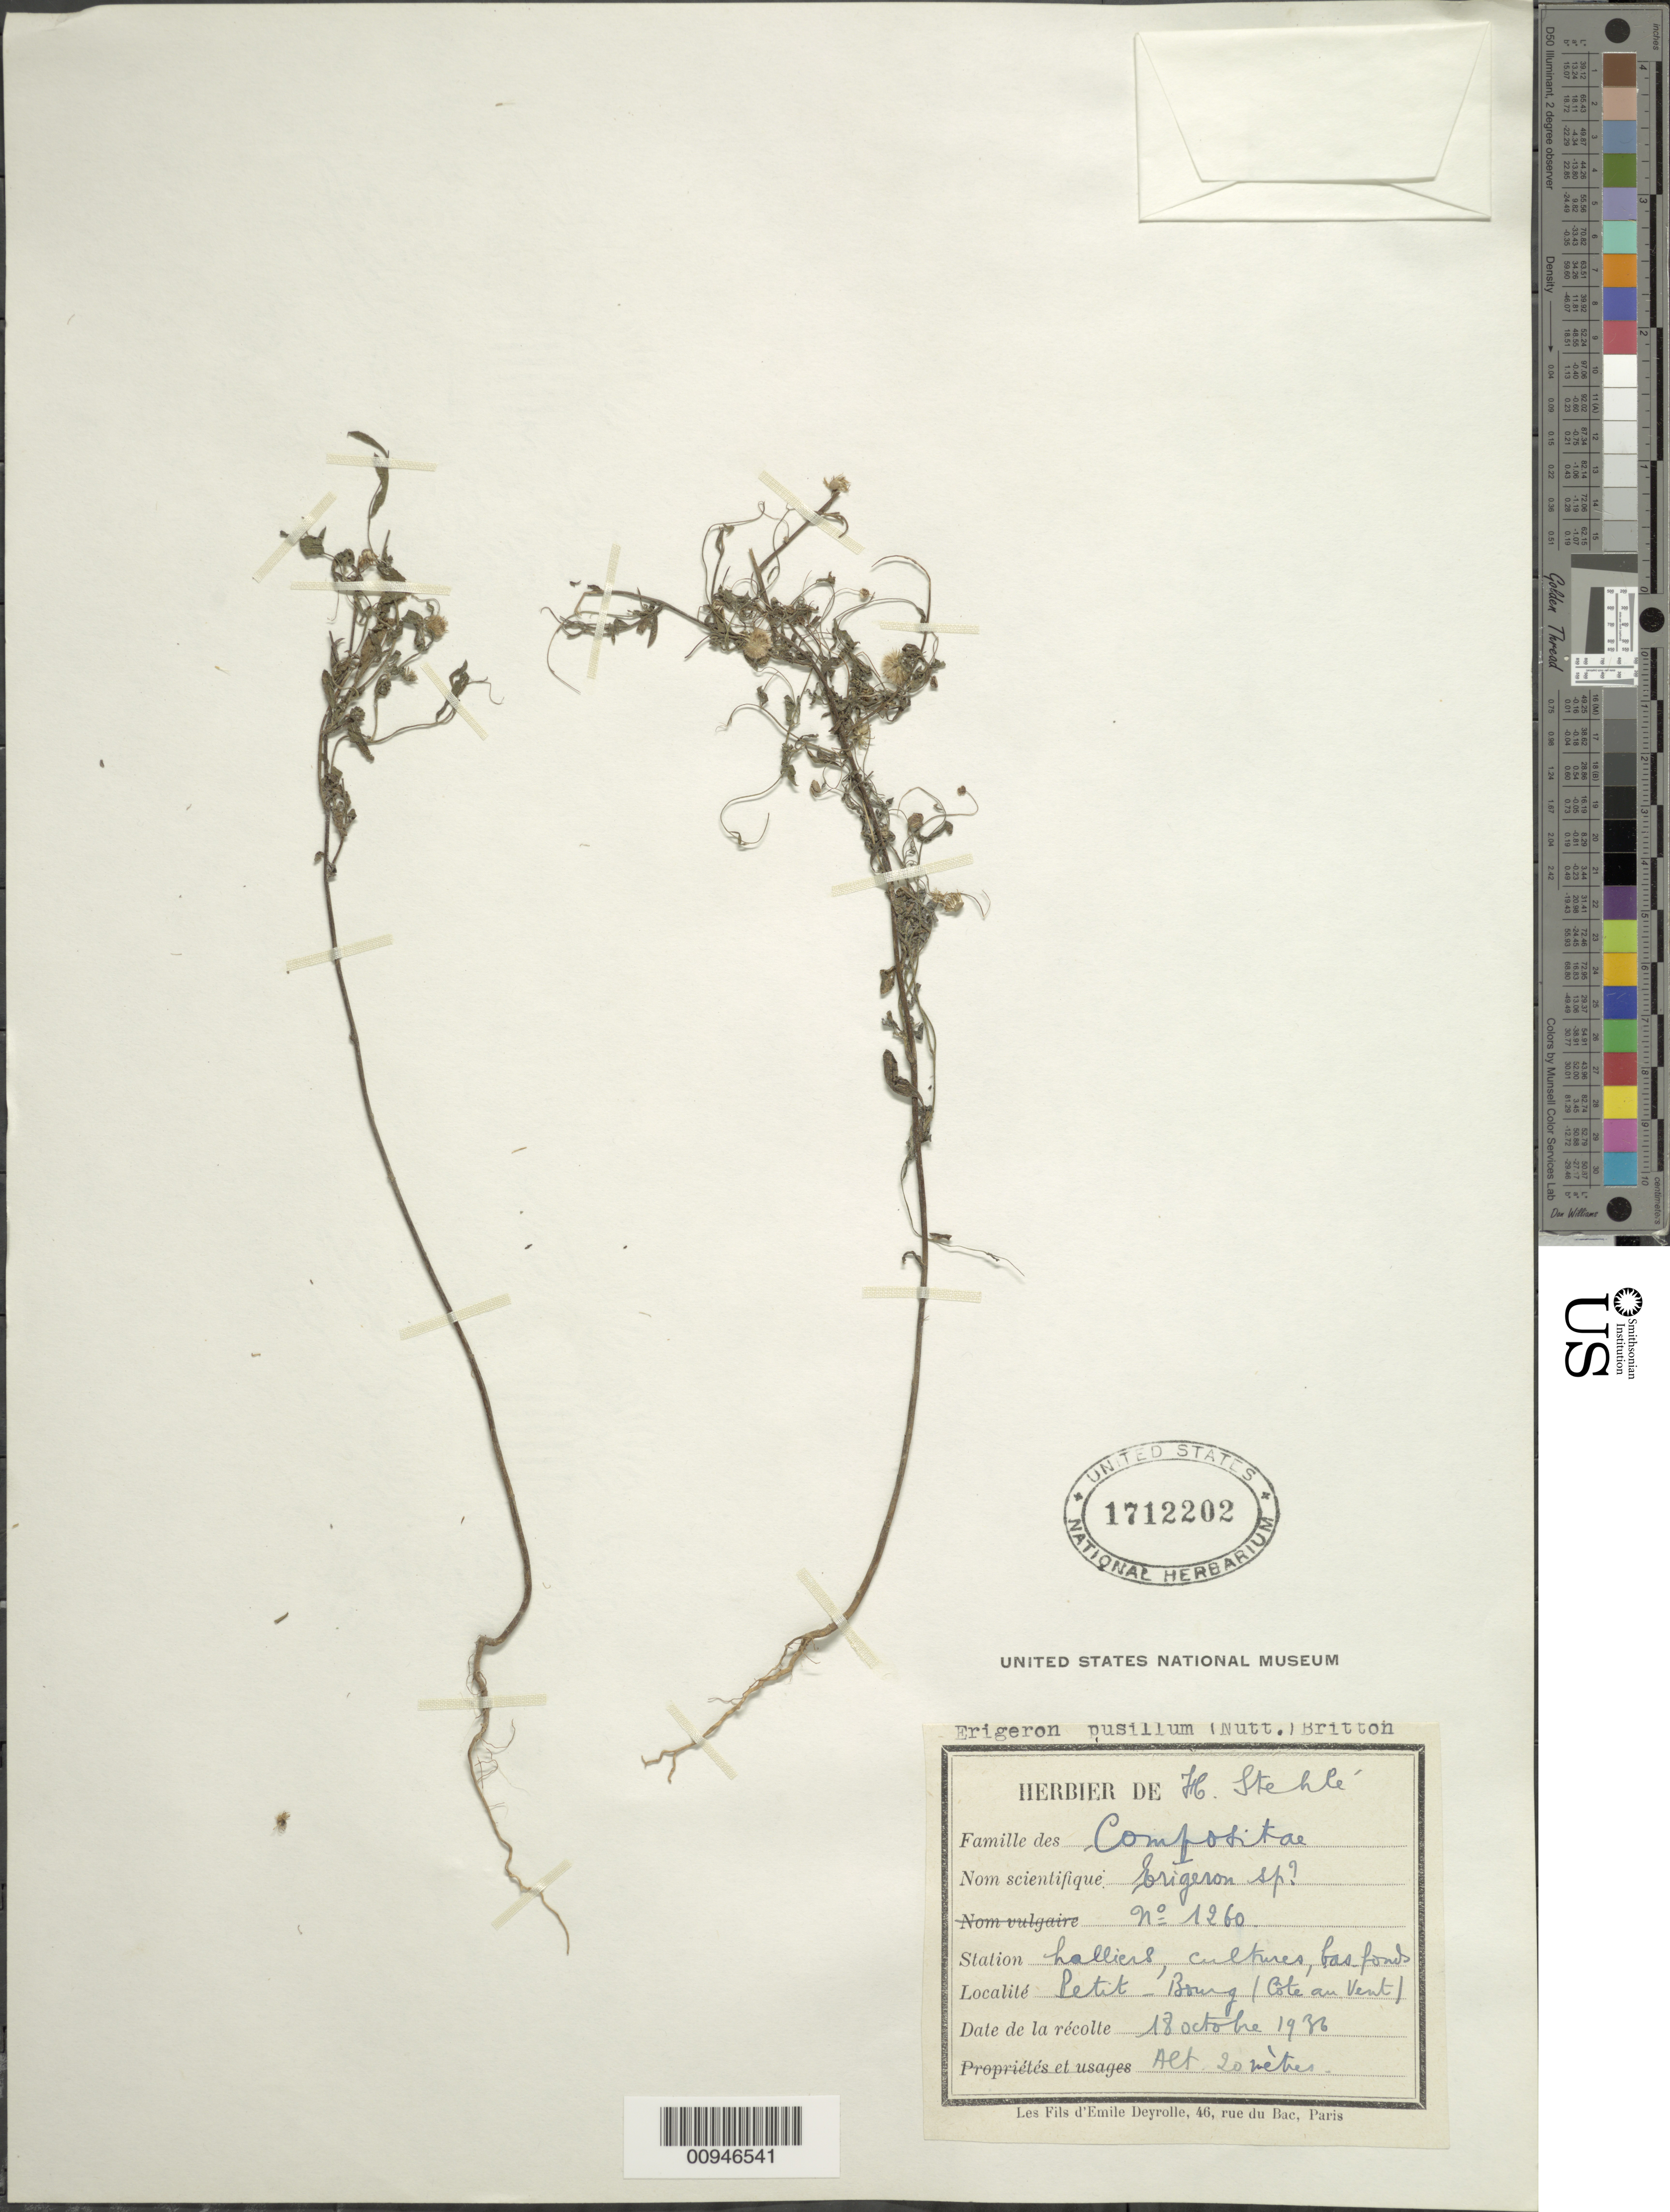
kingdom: Plantae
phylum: Tracheophyta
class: Magnoliopsida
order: Asterales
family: Asteraceae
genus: Conyza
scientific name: Conyza canadensis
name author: (L.) Cronq.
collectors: H. Stehlé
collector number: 1260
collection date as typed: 18 Oct 1936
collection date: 1936-10-18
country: Guadeloupe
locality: Petit Bourg (Cote au Vert)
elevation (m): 20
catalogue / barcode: US 1712202